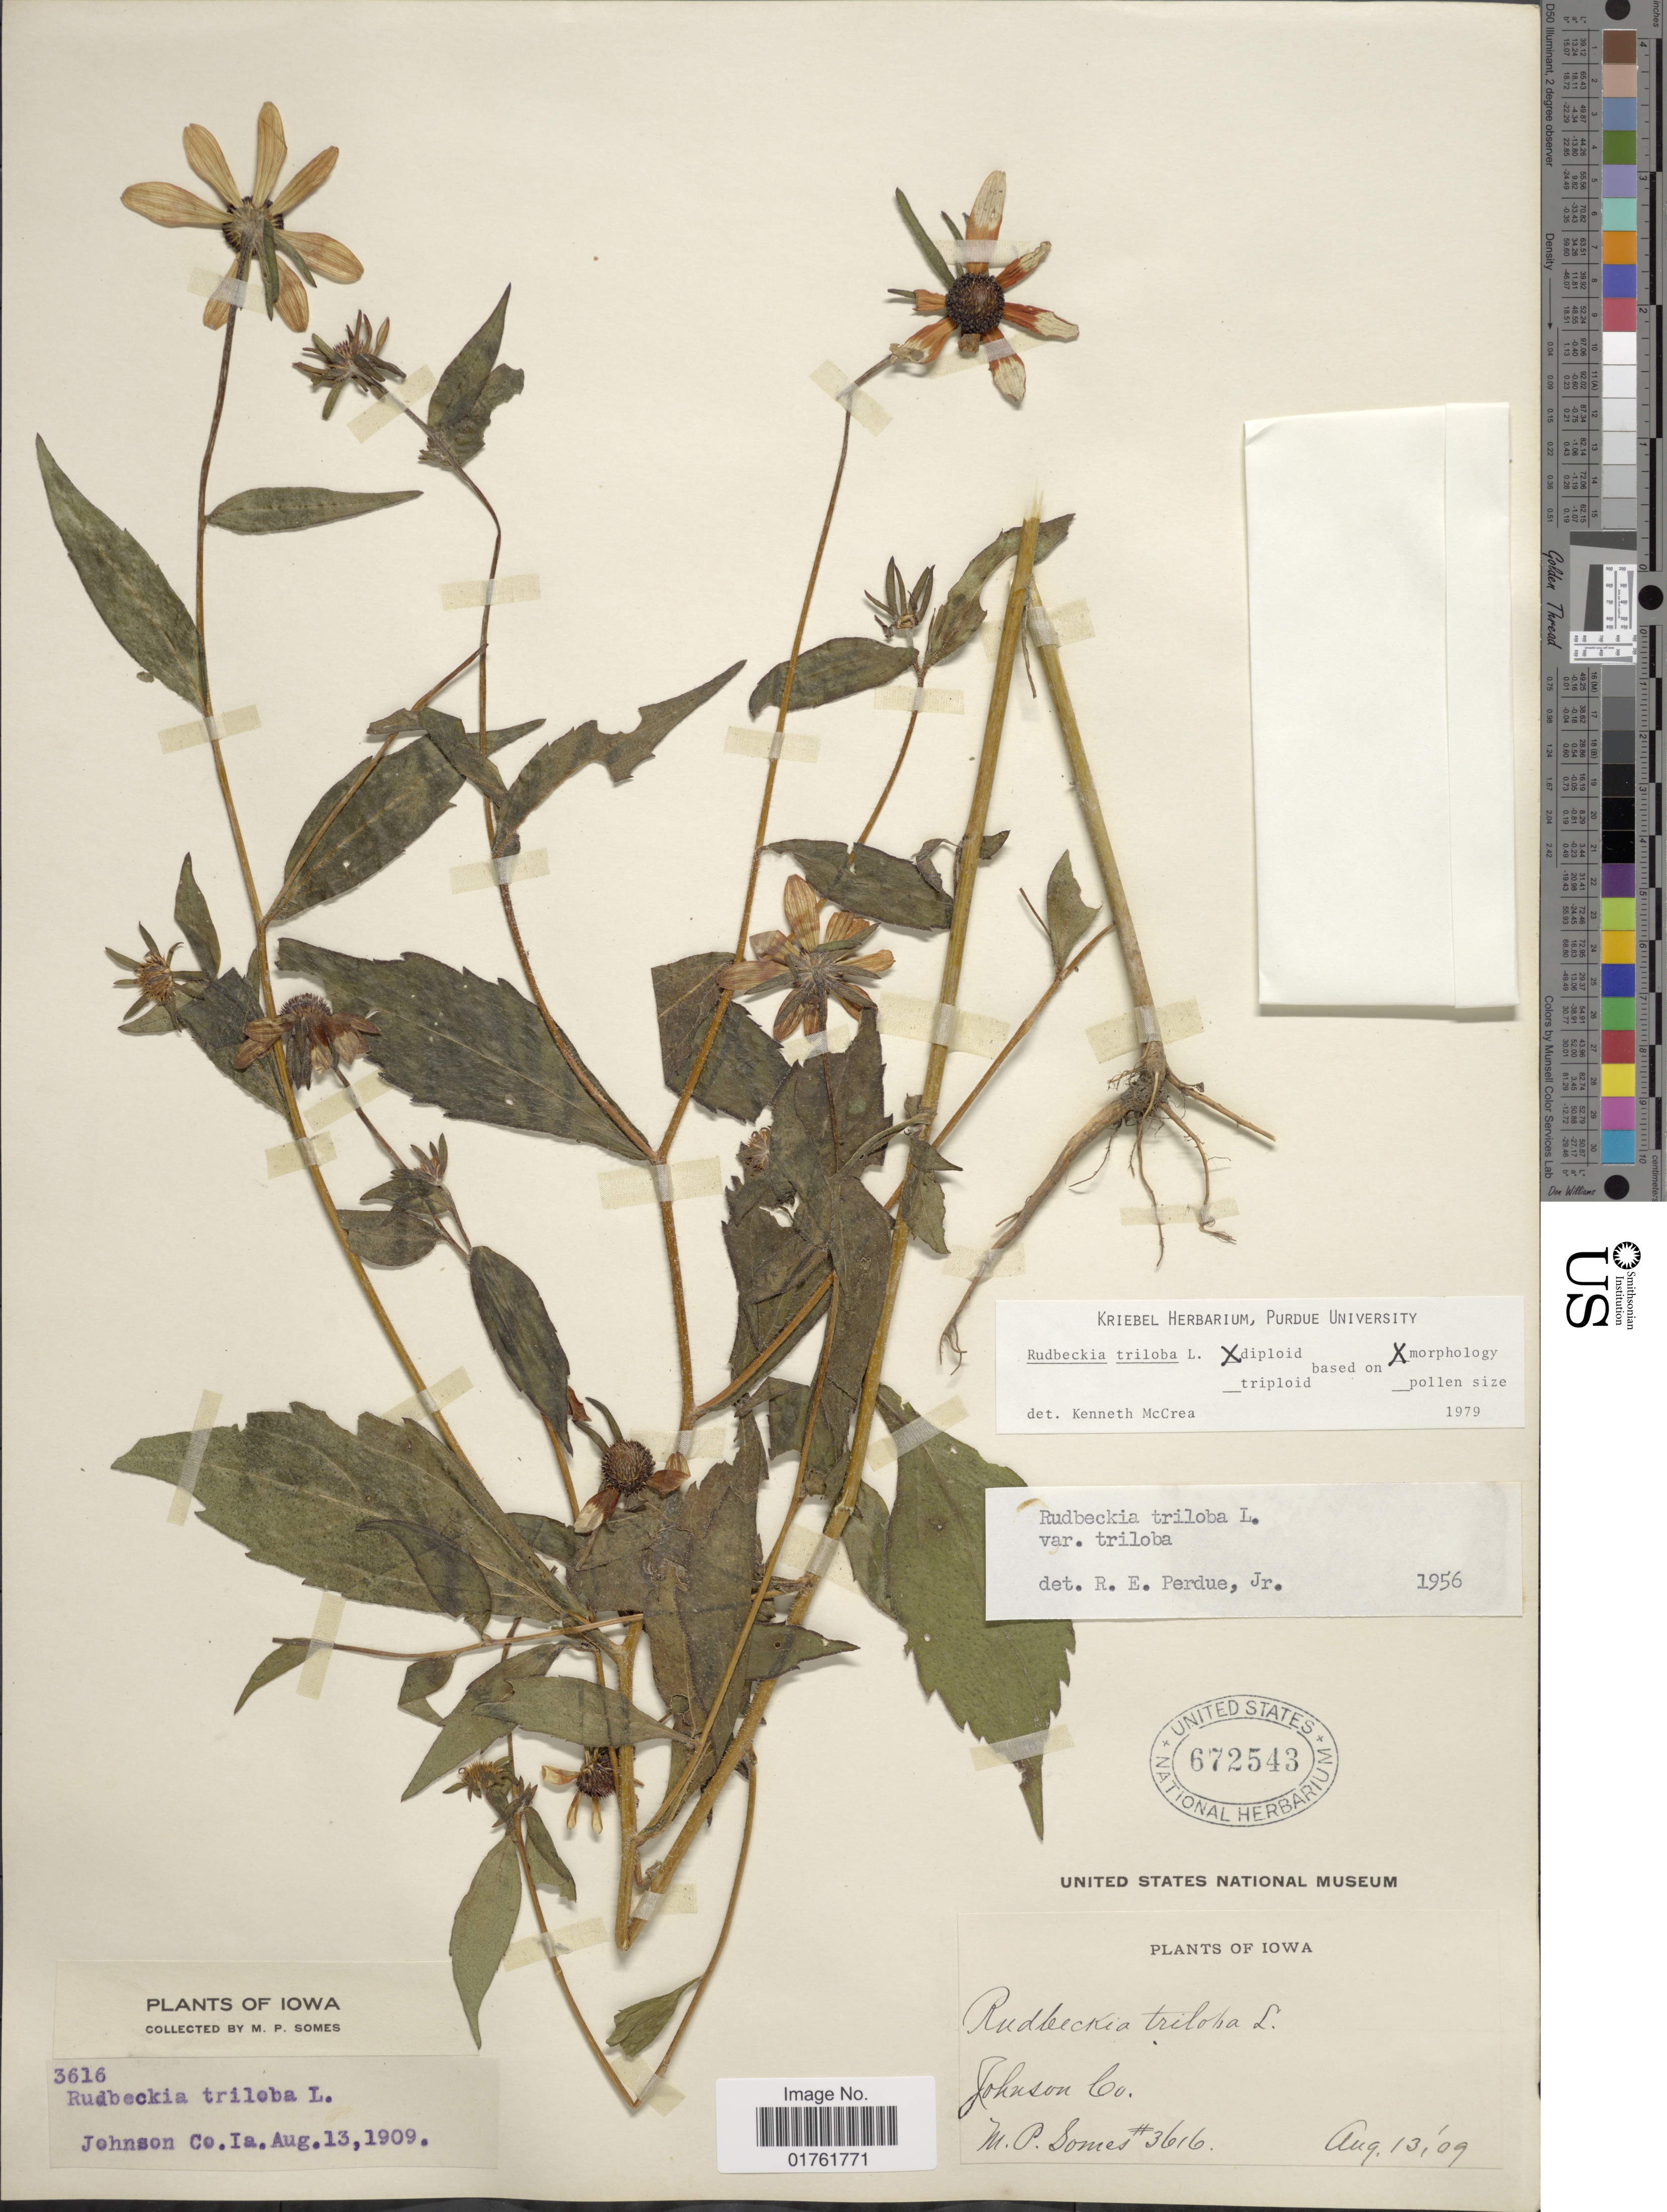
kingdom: Plantae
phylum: Tracheophyta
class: Magnoliopsida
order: Asterales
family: Asteraceae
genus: Rudbeckia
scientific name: Rudbeckia triloba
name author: L.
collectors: M. Somes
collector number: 3616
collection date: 1909-08-13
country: United States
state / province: Iowa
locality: Johnson Co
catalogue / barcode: US 672543